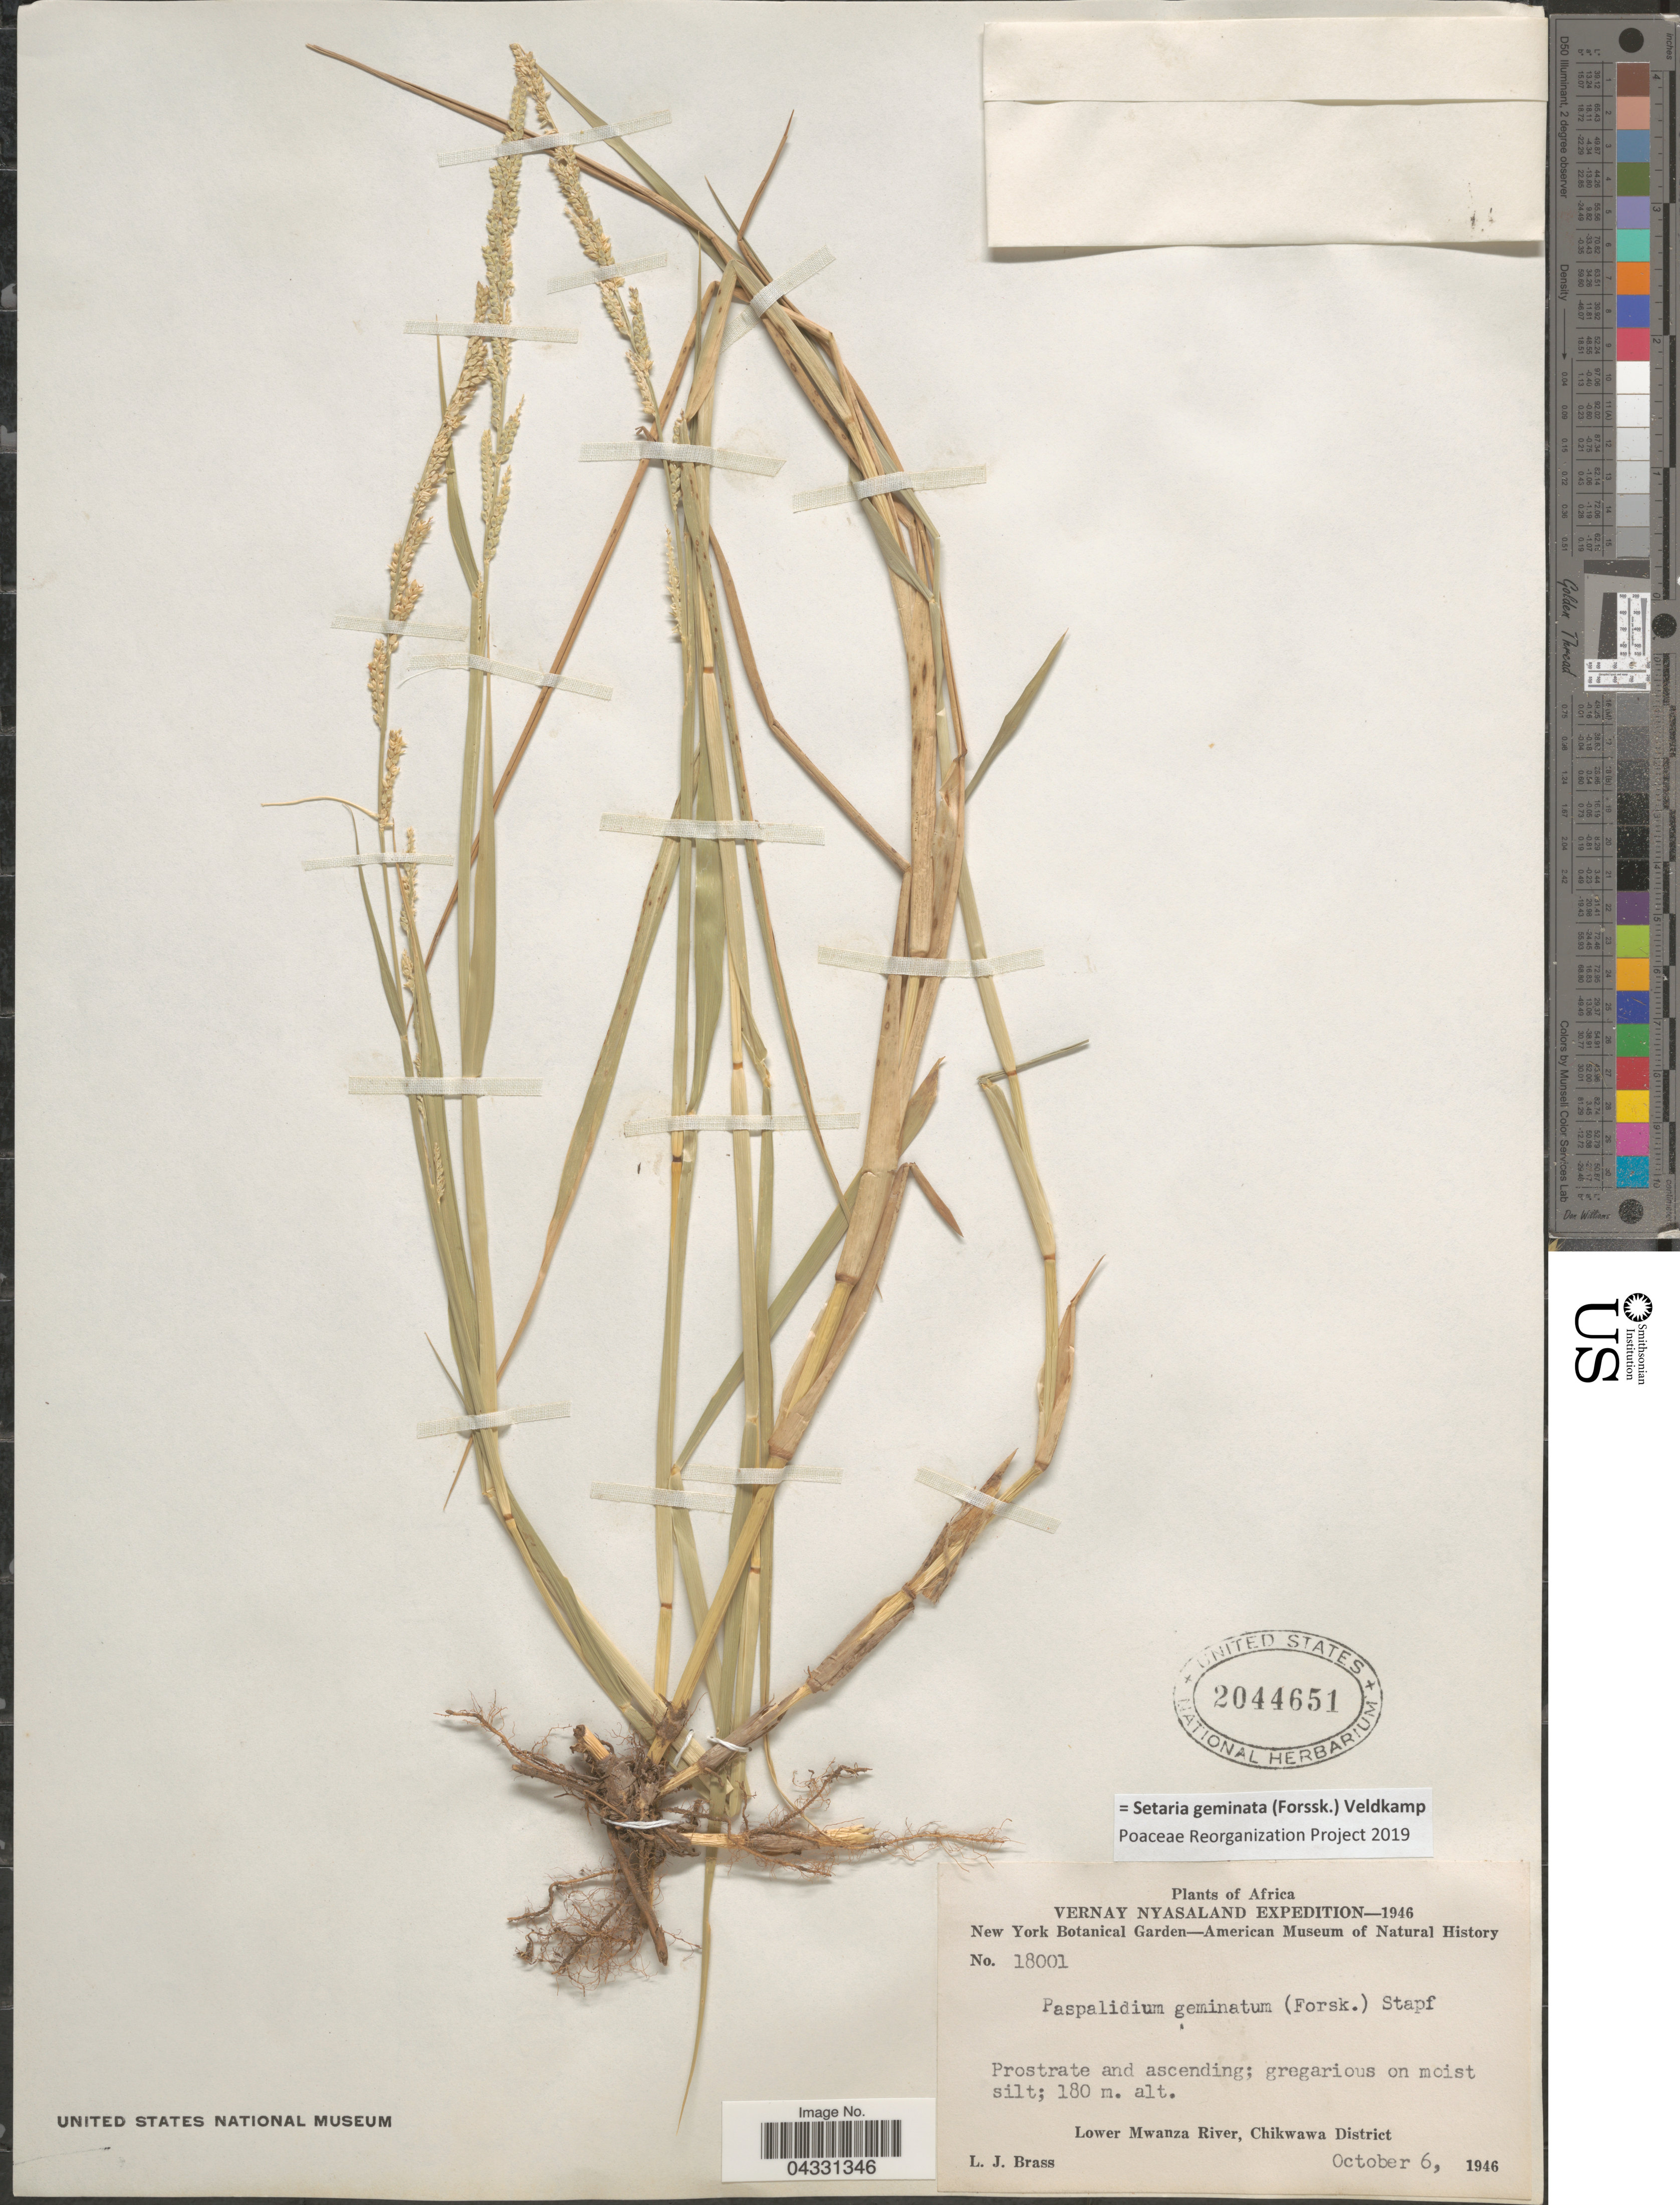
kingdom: Plantae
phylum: Tracheophyta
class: Liliopsida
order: Poales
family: Poaceae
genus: Setaria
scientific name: Setaria geminata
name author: (Forssk.) Veldkamp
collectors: L. J. Brass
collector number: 18001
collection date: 1946-10-06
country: Malawi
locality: Africa. Vernay Nyasaland Expedition - 1946. Lower Mwanza River, Chikwawa District.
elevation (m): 180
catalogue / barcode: US 2044651